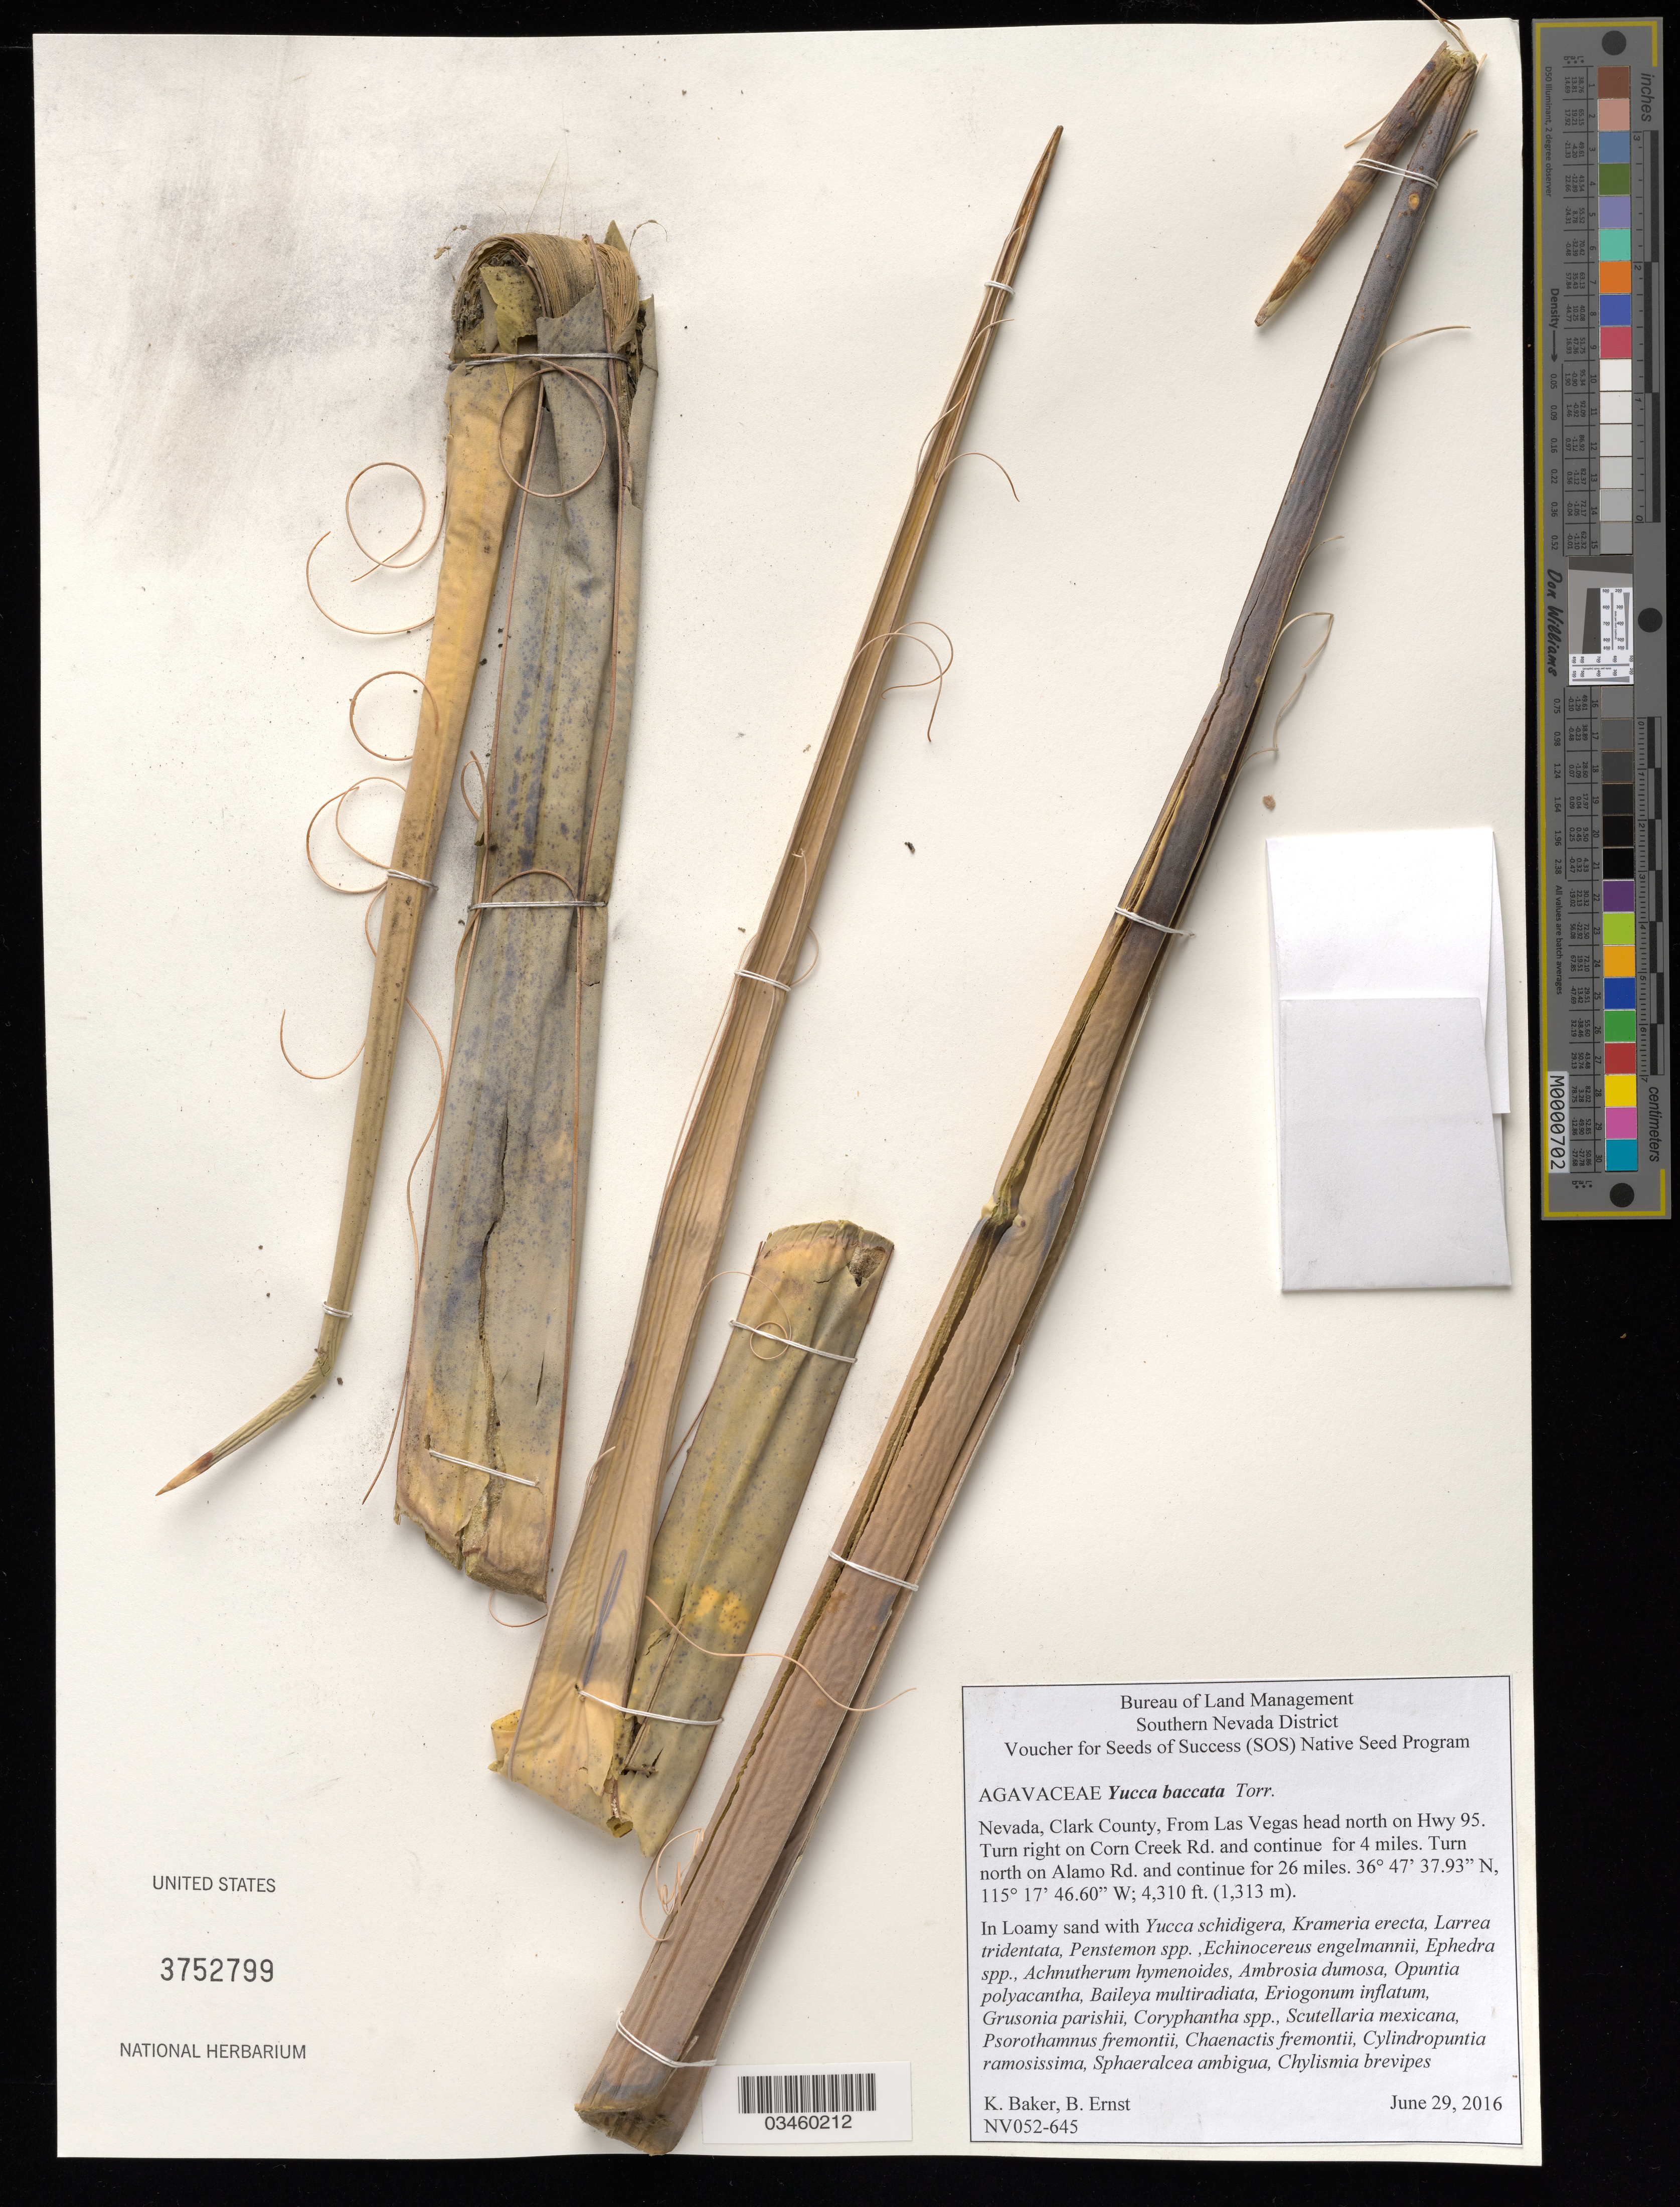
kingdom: Plantae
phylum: Tracheophyta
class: Liliopsida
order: Asparagales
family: Asparagaceae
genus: Yucca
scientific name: Yucca baccata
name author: Torr.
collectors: K. Baker & B. Ernst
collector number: NV052-645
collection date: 2016-06-29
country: United States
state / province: Nevada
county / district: Clark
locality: Desert National Wildlife Refugee, Alamo Rd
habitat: In loamy sand . With Larrea tridentata, Penstemon sp., Opuntia polycantha, ect.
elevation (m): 1314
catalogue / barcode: US 3752799